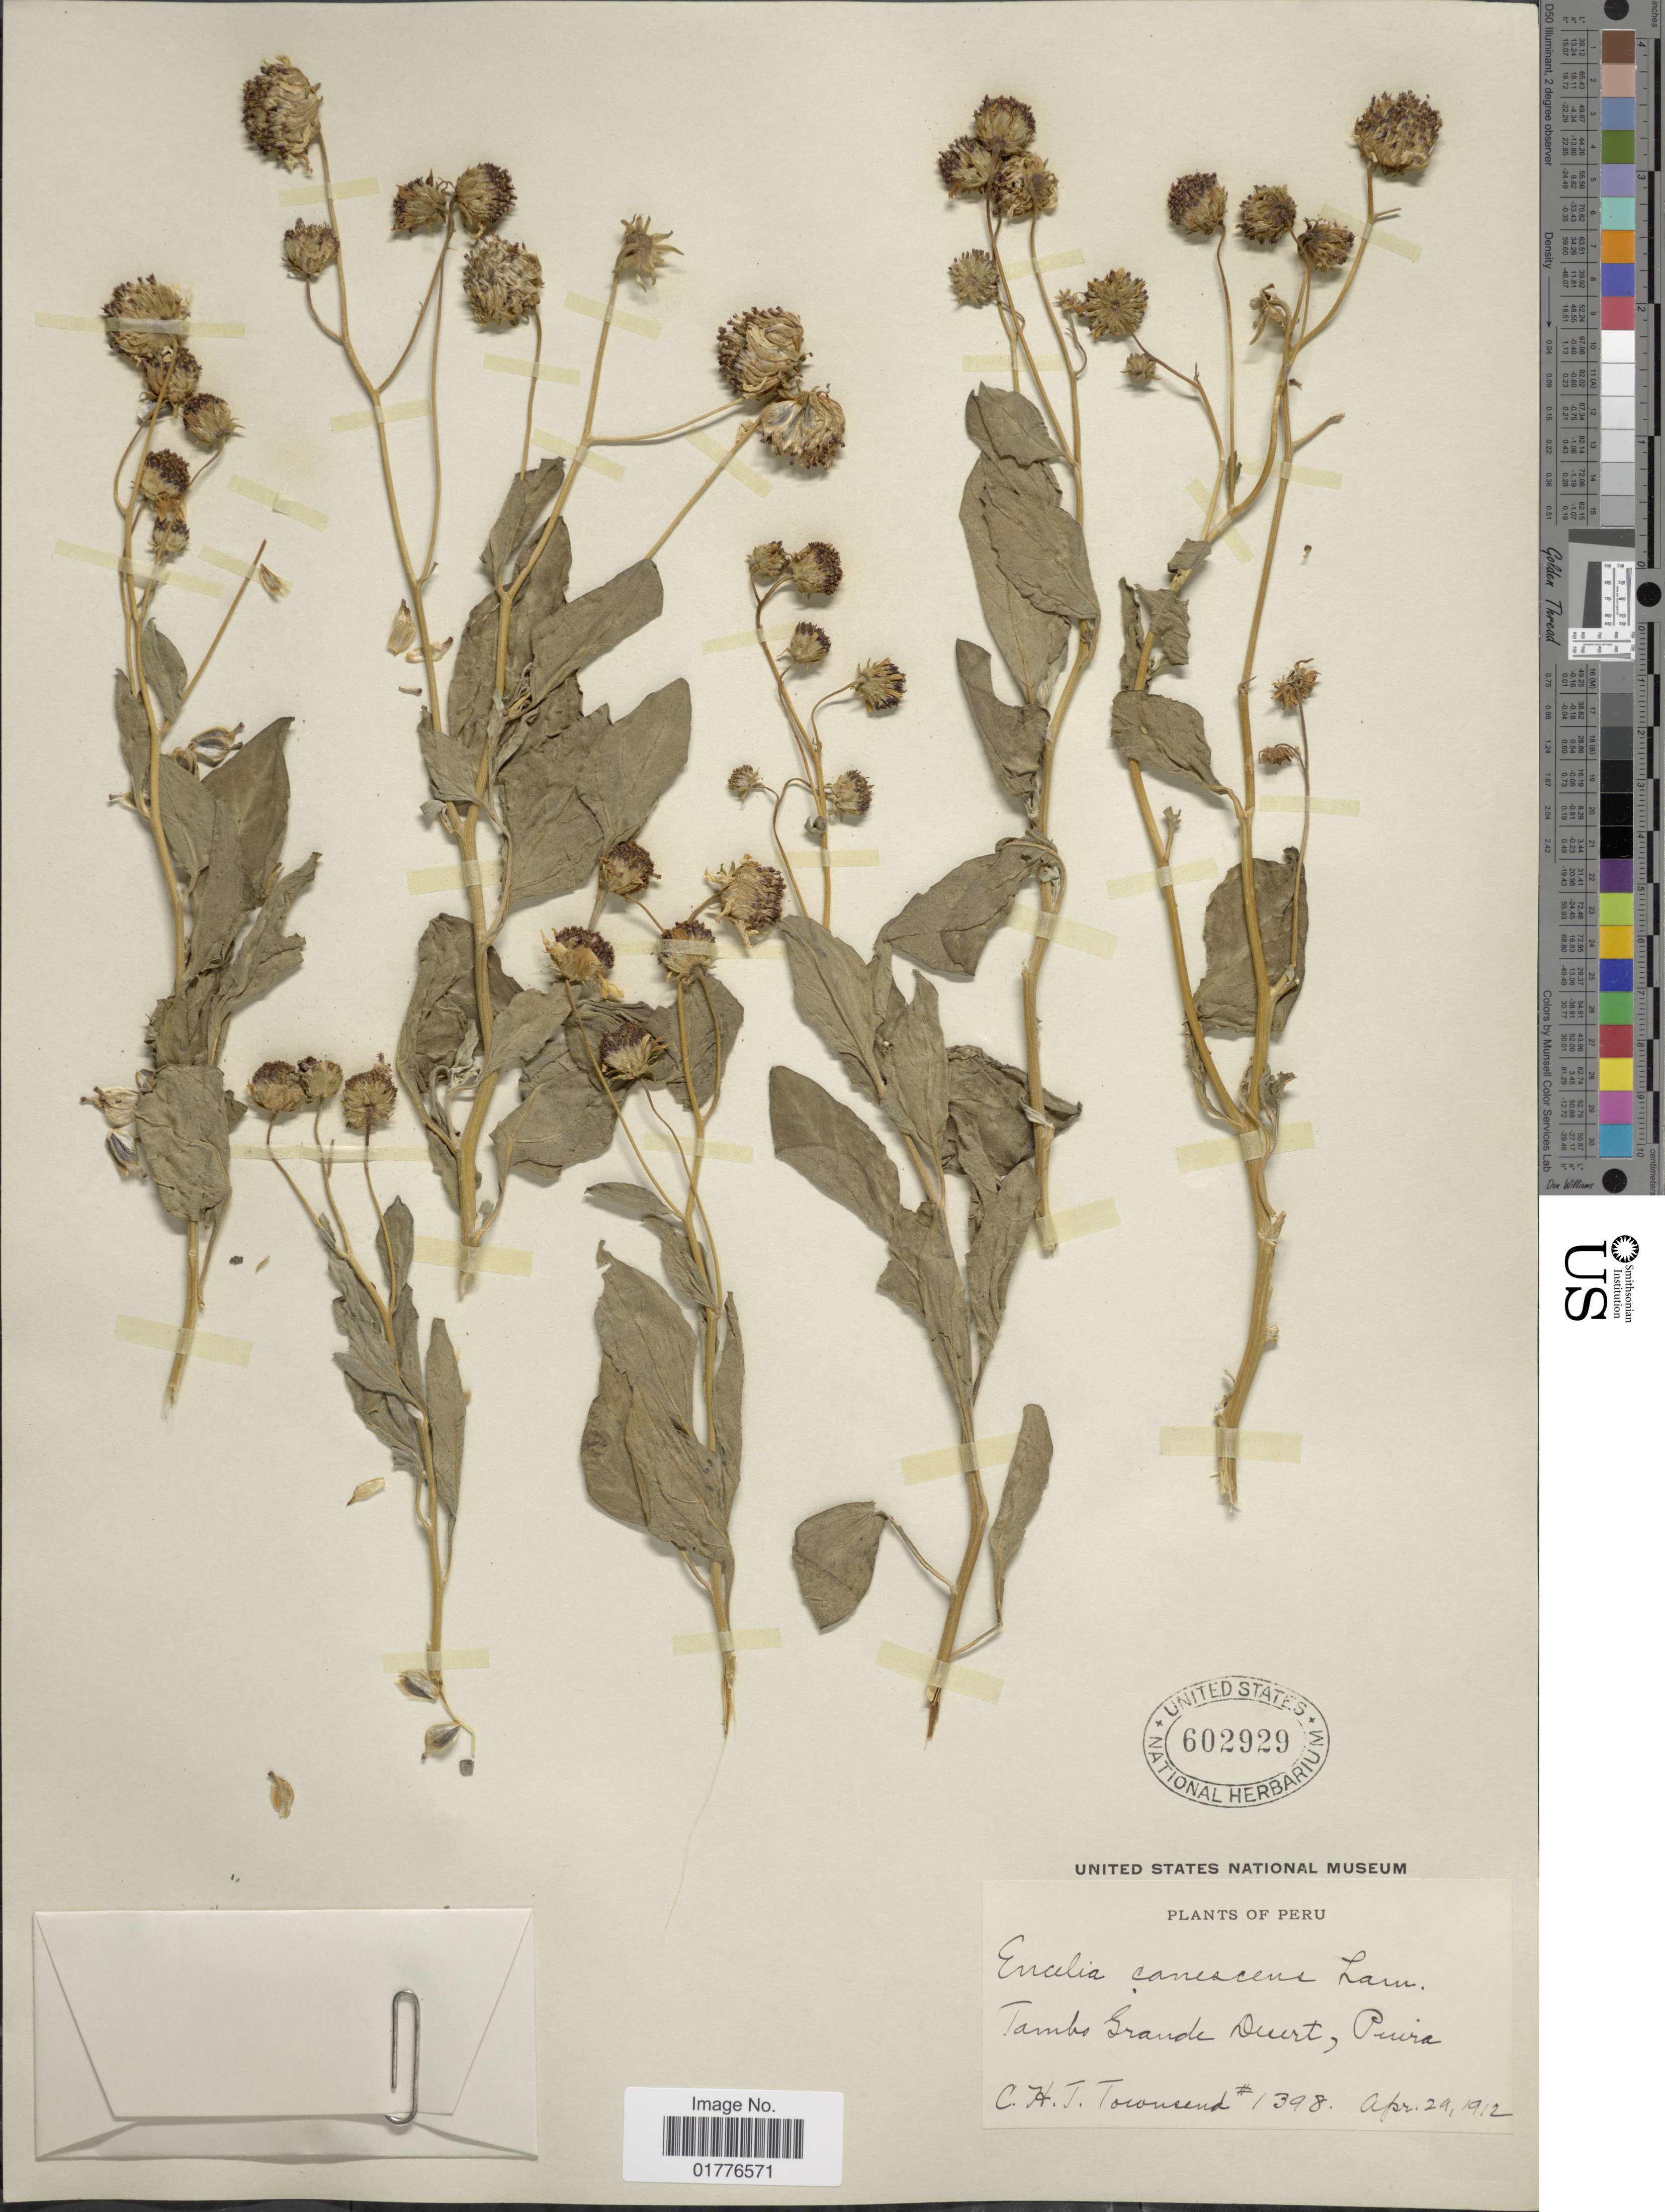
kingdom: Plantae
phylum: Tracheophyta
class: Magnoliopsida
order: Asterales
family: Asteraceae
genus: Encelia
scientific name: Encelia canescens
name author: Lam.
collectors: C. H. T. Townsend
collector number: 1398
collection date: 1912-04-29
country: Peru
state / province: Piura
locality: Tambo Grande Desert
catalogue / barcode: US 602929